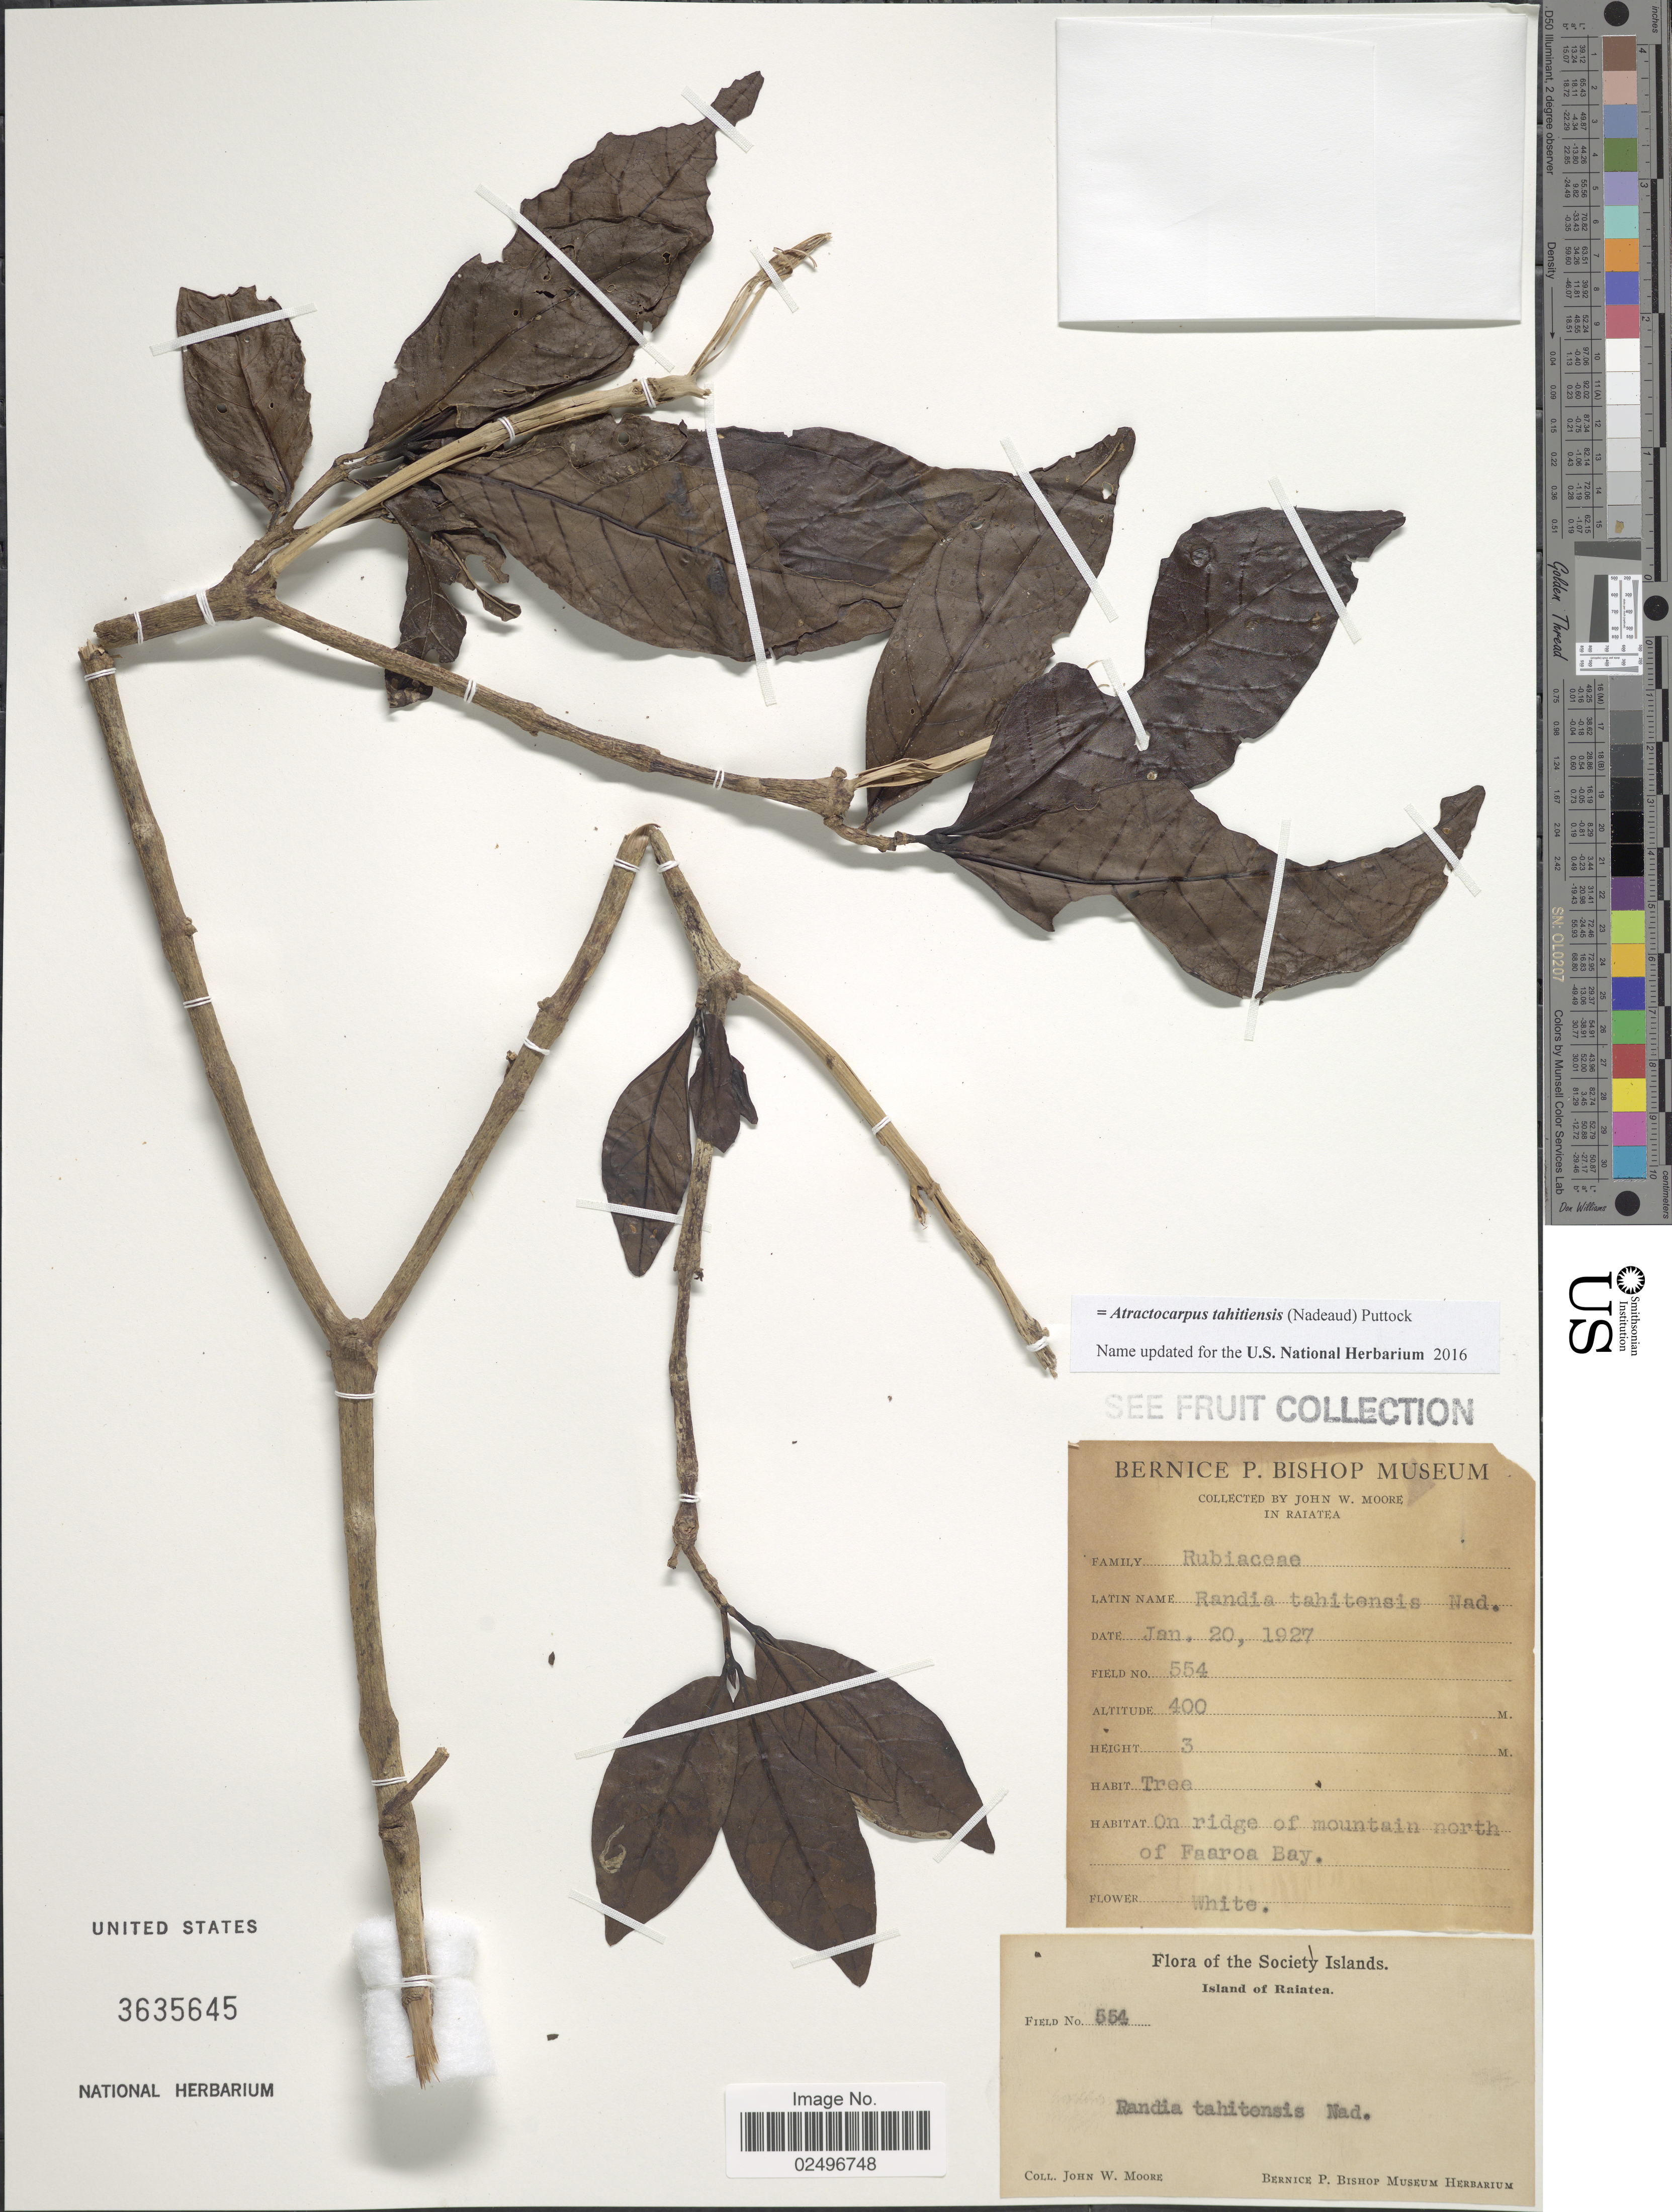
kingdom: Plantae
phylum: Tracheophyta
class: Magnoliopsida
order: Gentianales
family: Rubiaceae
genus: Atractocarpus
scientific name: Atractocarpus tahitiensis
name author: (Nadeaud) Puttock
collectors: J. Moore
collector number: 554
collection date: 1927-01-20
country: French Polynesia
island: Raiatea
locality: Society Islands. On ridge of mountain north of Faaroa Bay, Island of Raiatea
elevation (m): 400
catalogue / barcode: US 3635645